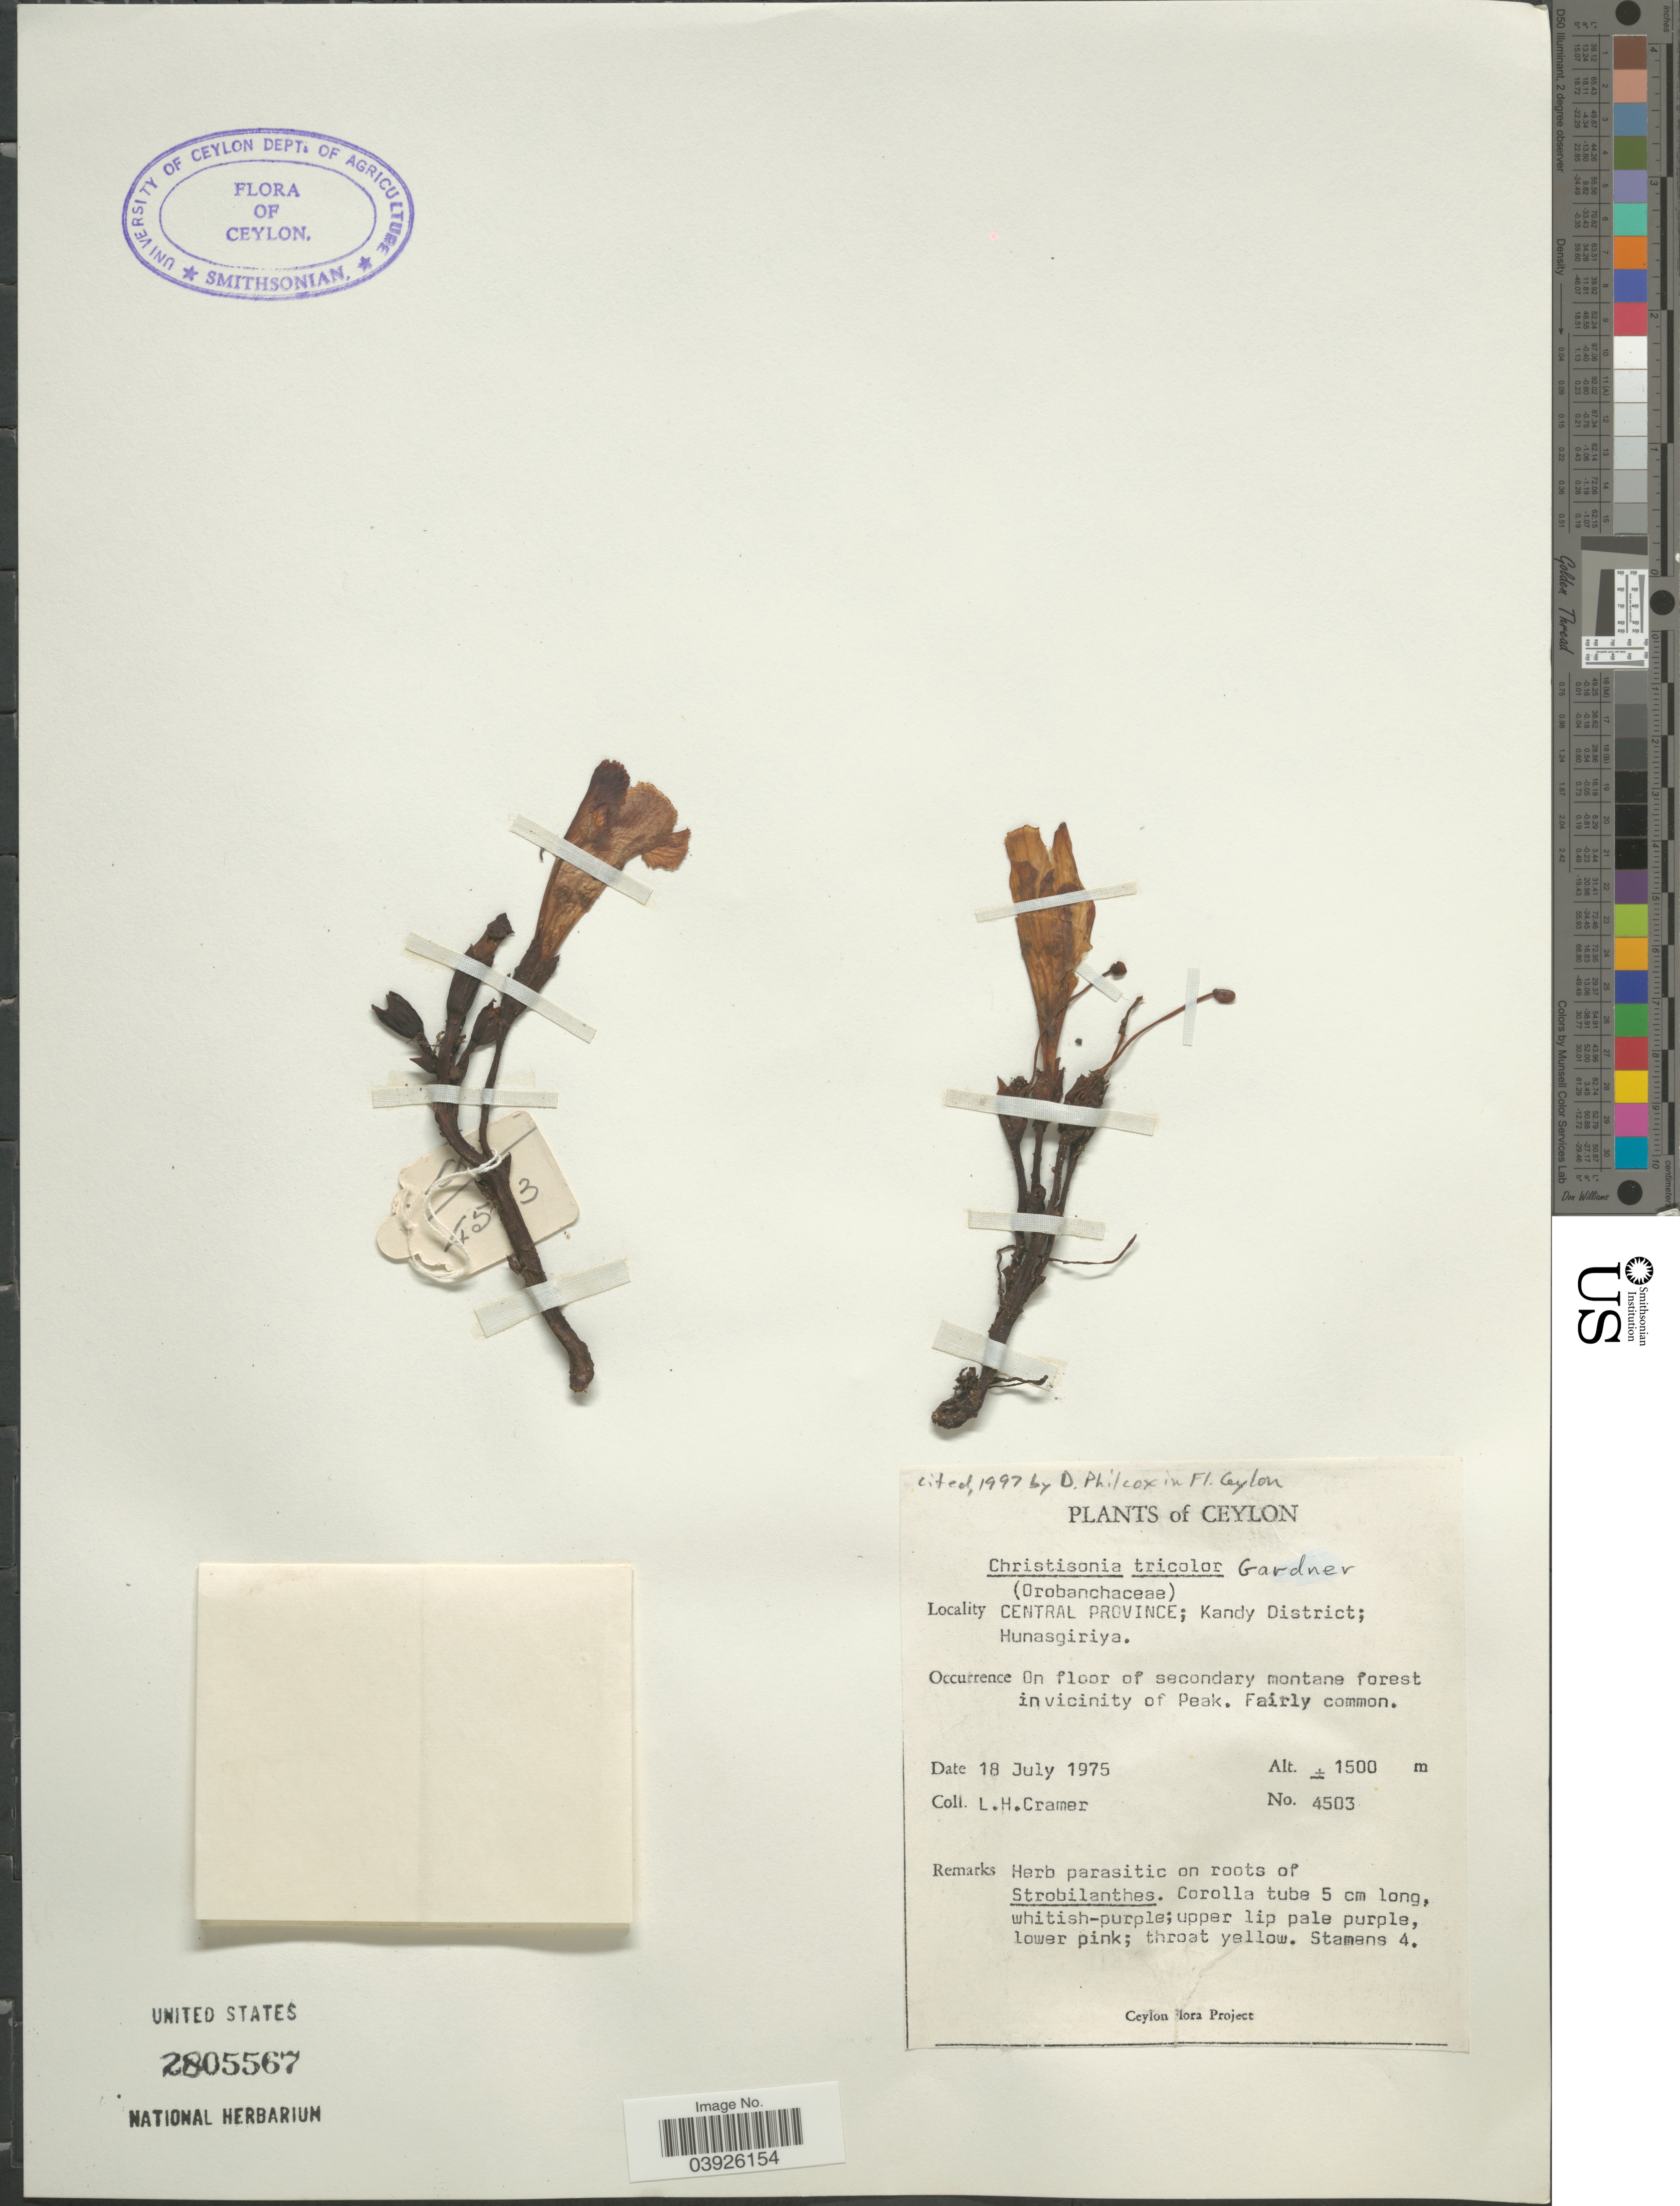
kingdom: Plantae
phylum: Tracheophyta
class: Magnoliopsida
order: Lamiales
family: Orobanchaceae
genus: Christisonia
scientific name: Christisonia tricolor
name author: Gardner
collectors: L. H. Cramer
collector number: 4503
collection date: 1975-07-18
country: Sri Lanka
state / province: Central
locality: Ceylon. Kandy District; Hunasgiriya.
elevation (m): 1500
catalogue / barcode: US 2805567